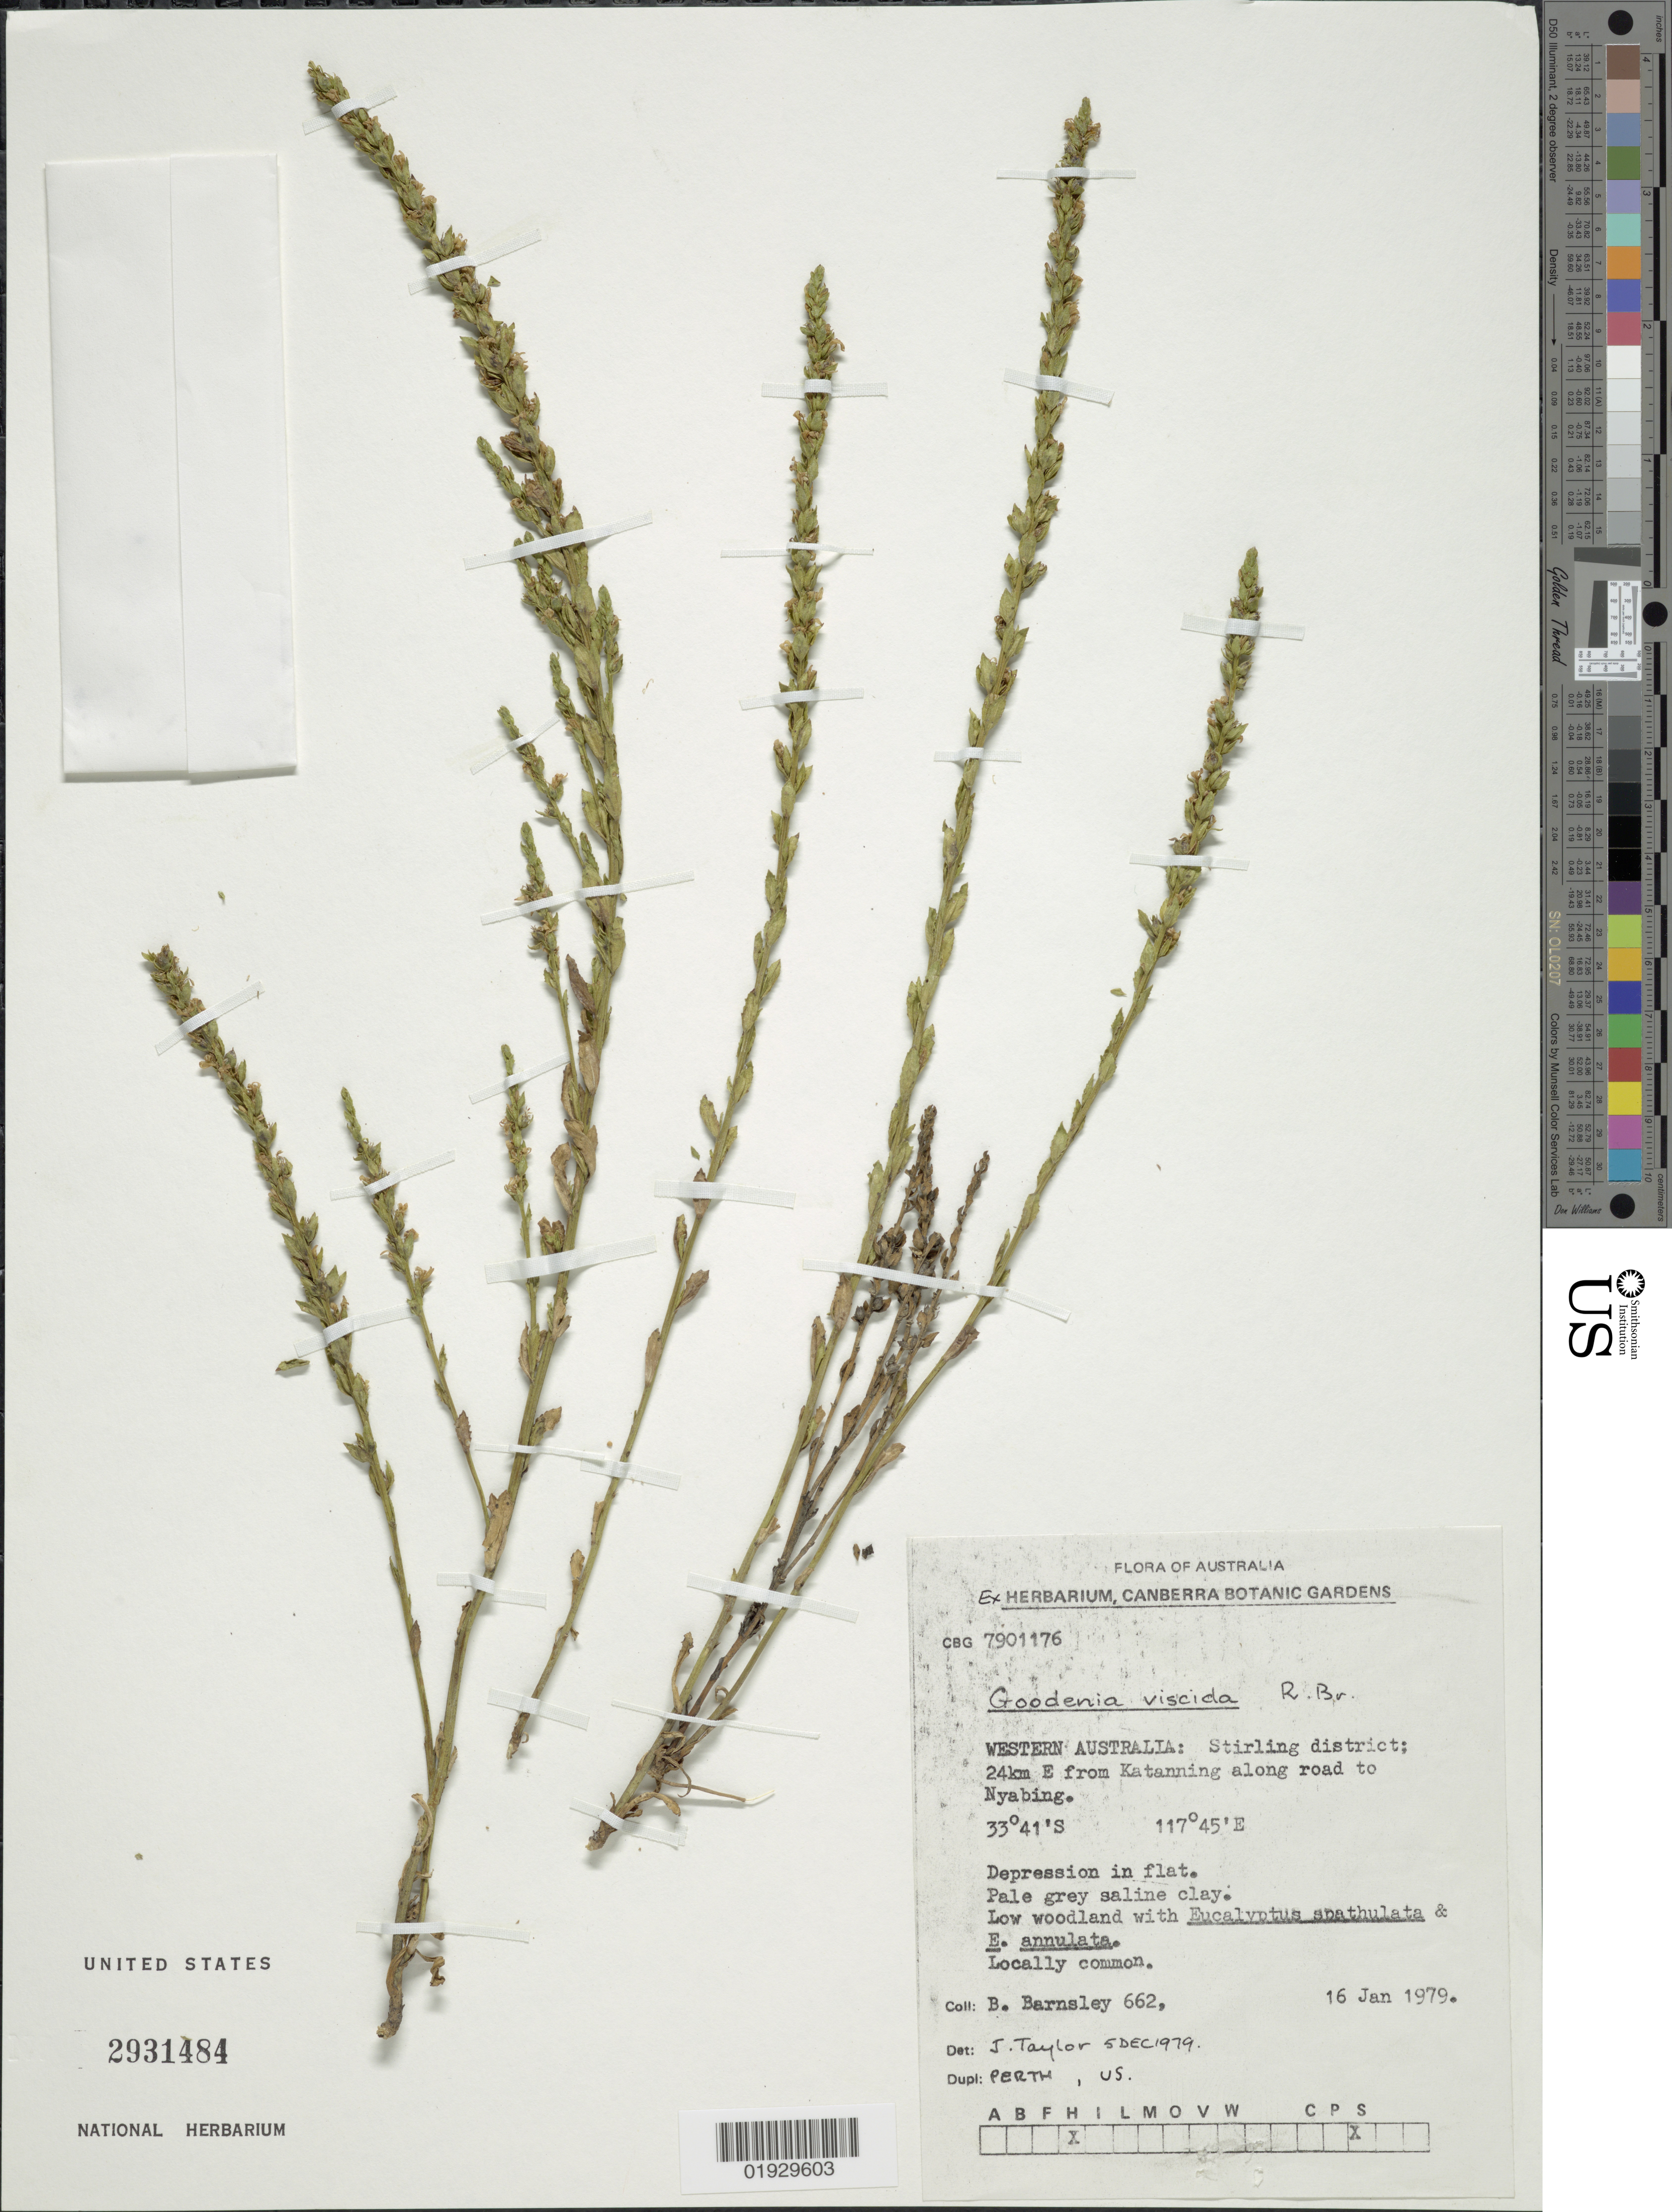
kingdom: Plantae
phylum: Tracheophyta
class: Magnoliopsida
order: Asterales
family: Goodeniaceae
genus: Goodenia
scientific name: Goodenia viscida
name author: R. Br.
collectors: B. Barnsley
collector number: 662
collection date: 1979-01-16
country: Australia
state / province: Western Australia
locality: Stirling district; 24 km E from Katanning along road to Nyabing.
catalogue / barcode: US 2931484